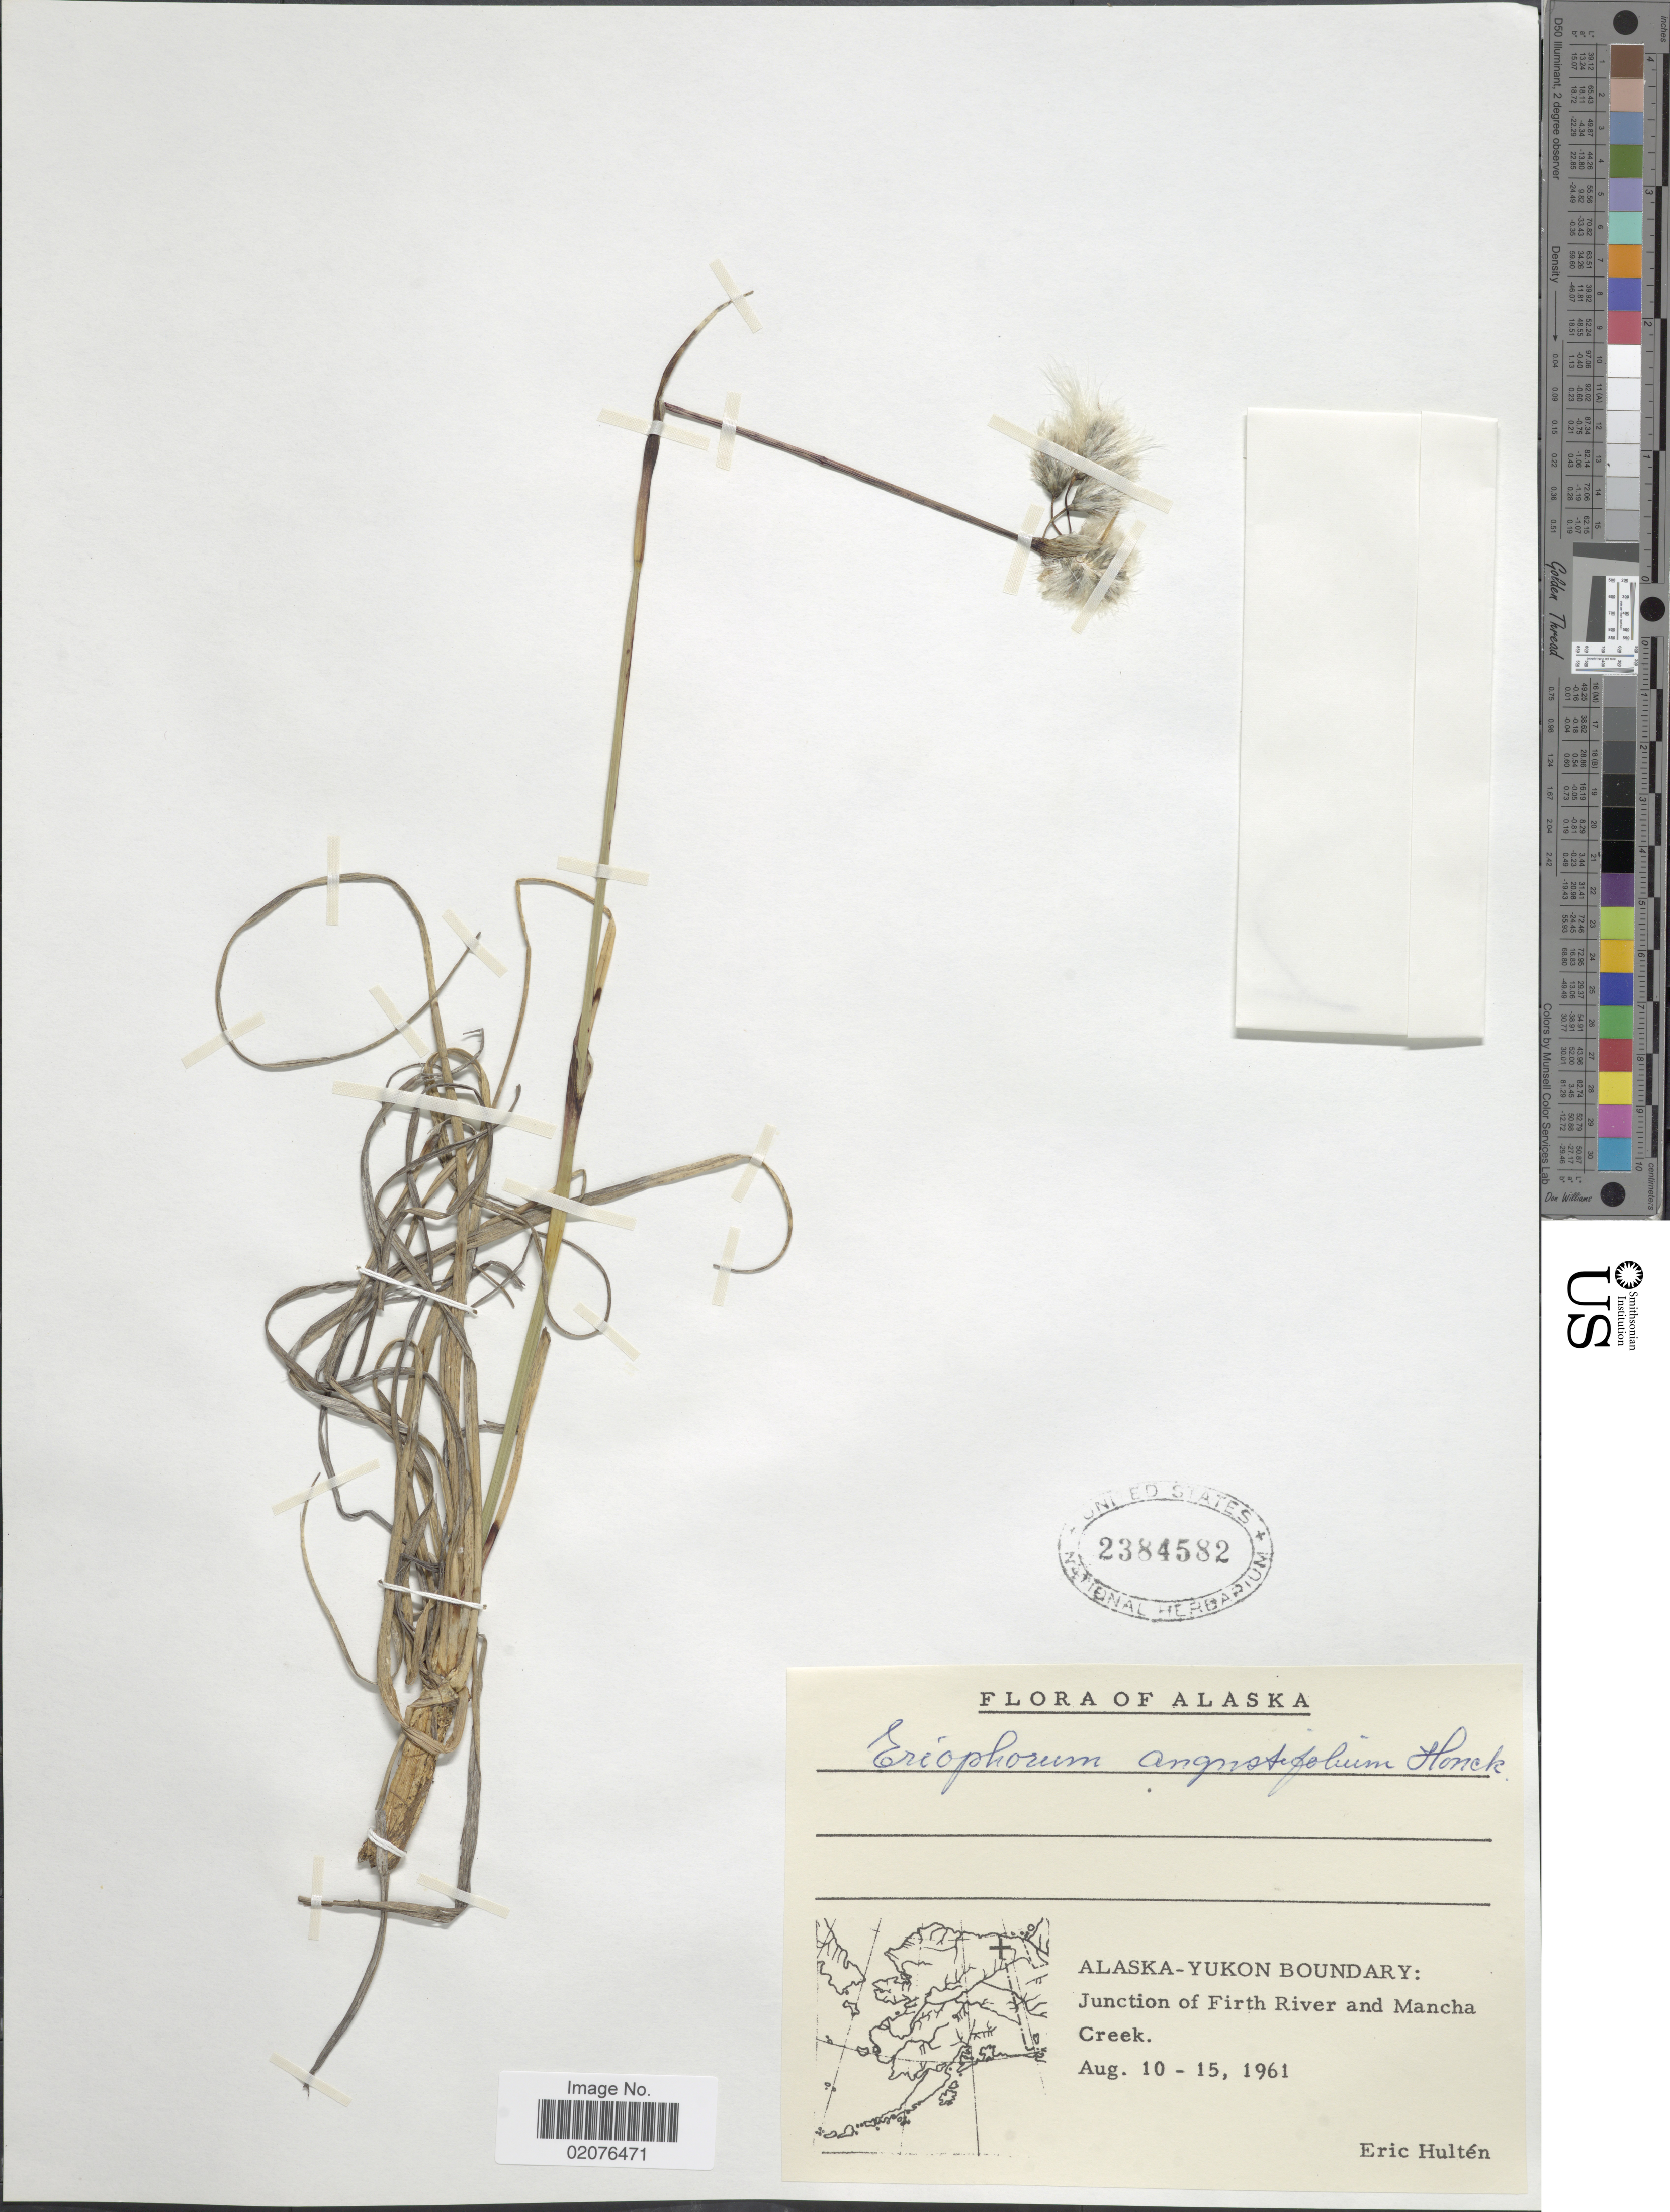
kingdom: Plantae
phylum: Tracheophyta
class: Liliopsida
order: Poales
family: Cyperaceae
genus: Eriophorum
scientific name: Eriophorum angustifolium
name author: Honck.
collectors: E. G. Hultén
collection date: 1961-08-10/1961-08-15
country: United States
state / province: Alaska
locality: Alaska-Yukon Boundary: junction of Firth River and Mancha Creek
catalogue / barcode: US 2384582